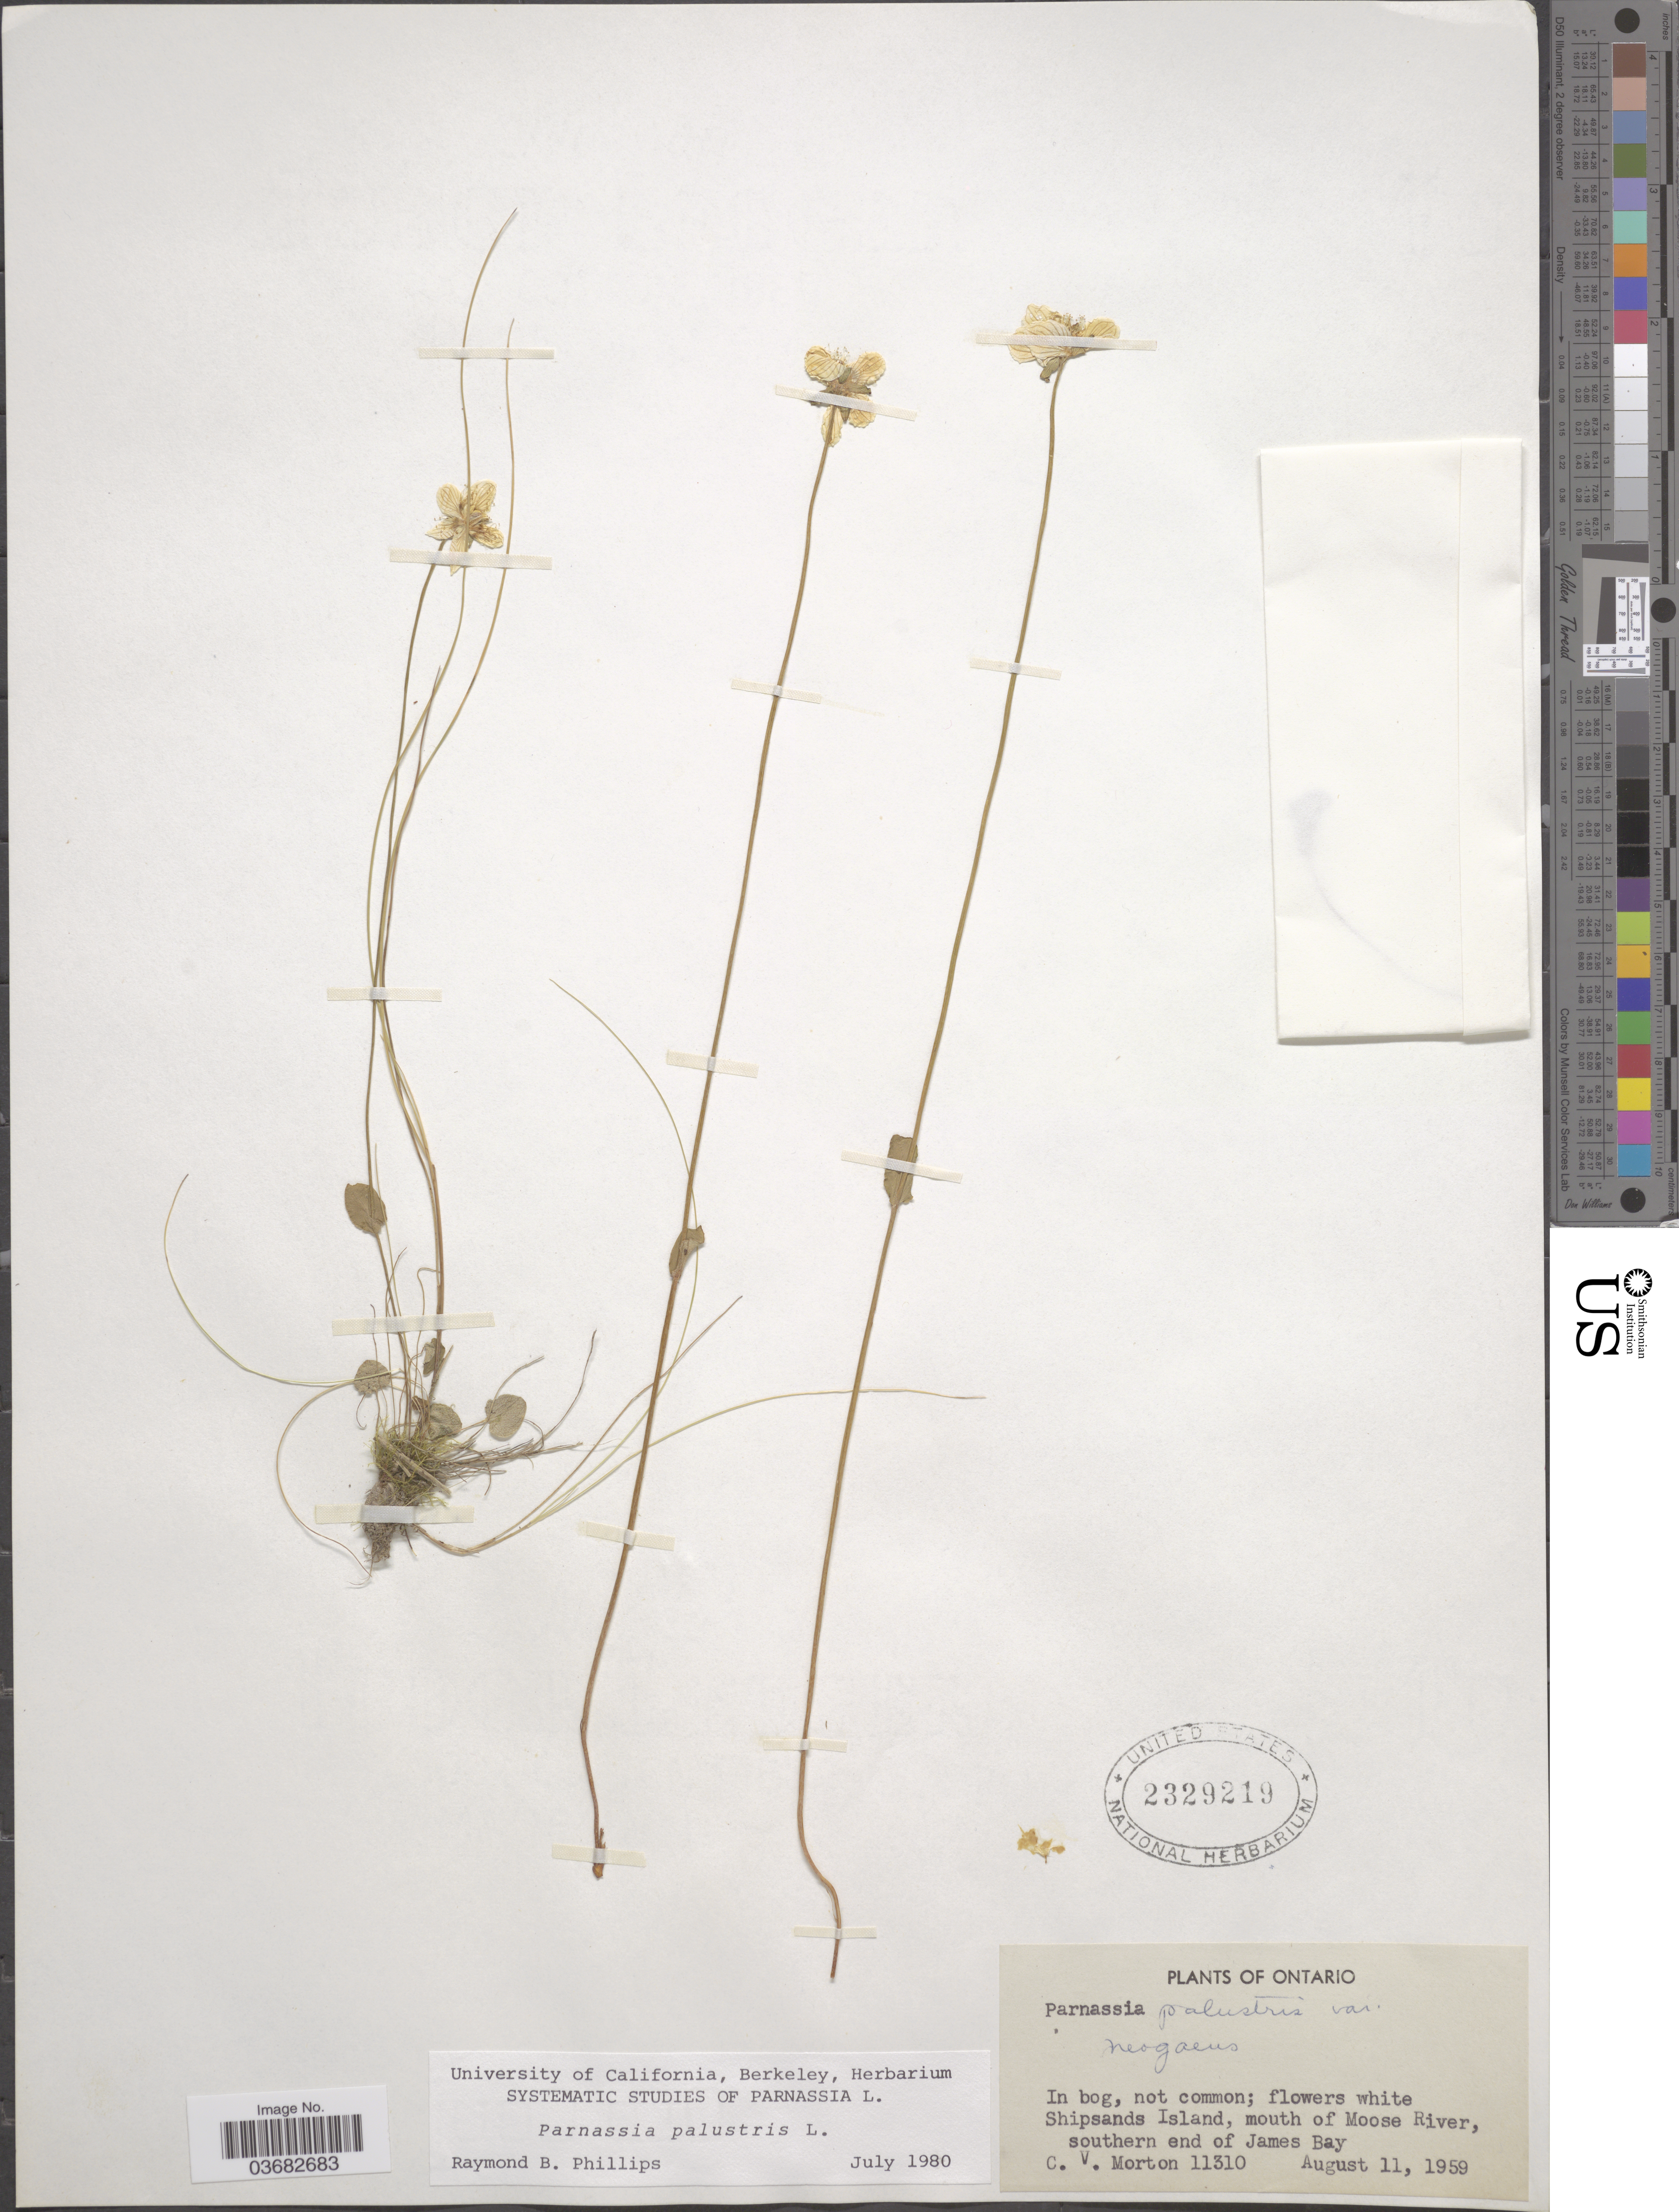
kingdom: Plantae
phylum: Tracheophyta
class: Magnoliopsida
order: Celastrales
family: Parnassiaceae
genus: Parnassia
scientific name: Parnassia palustris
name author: L.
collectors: C. V. Morton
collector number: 11310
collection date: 1959-08-11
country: Canada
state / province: Ontario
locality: Shipsands Island, mouth of Moose River, southern end of James Bay.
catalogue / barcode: US 2329219